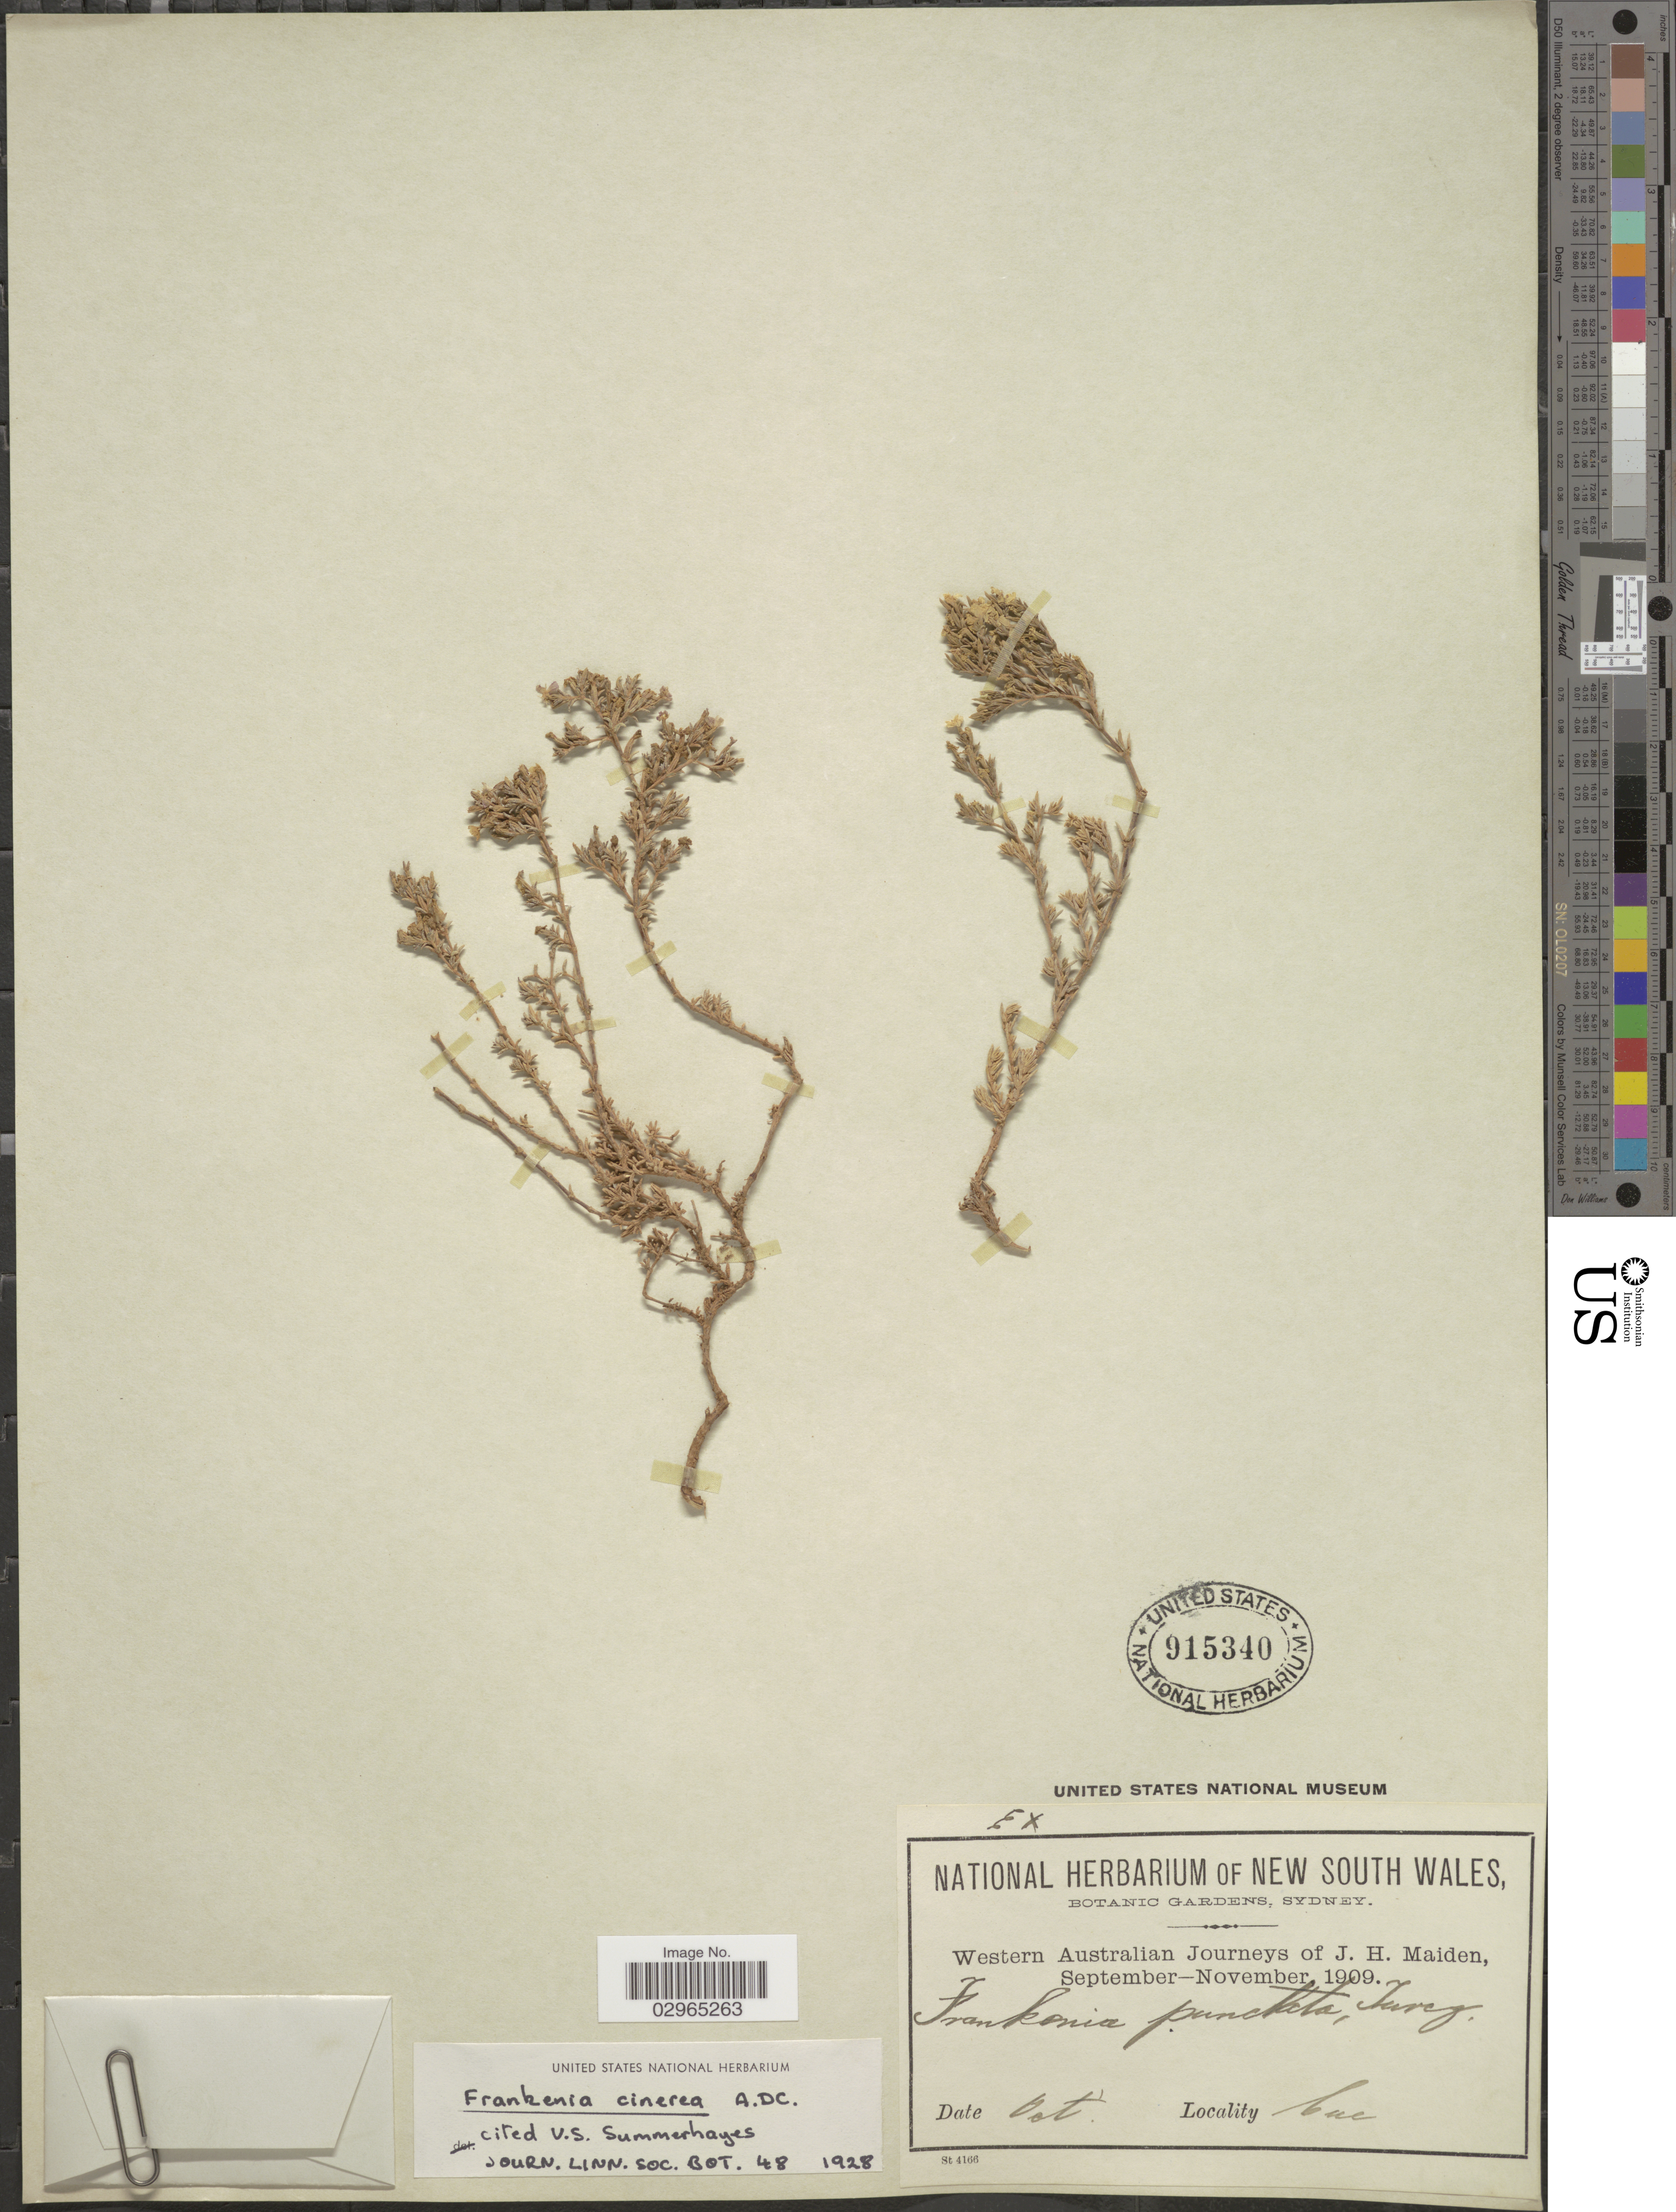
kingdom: Plantae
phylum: Tracheophyta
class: Magnoliopsida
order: Caryophyllales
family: Frankeniaceae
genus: Frankenia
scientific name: Frankenia cinerea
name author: A. DC.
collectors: J. Maiden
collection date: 1909-10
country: Australia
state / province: Western Australia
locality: Luc.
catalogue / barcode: US 915340